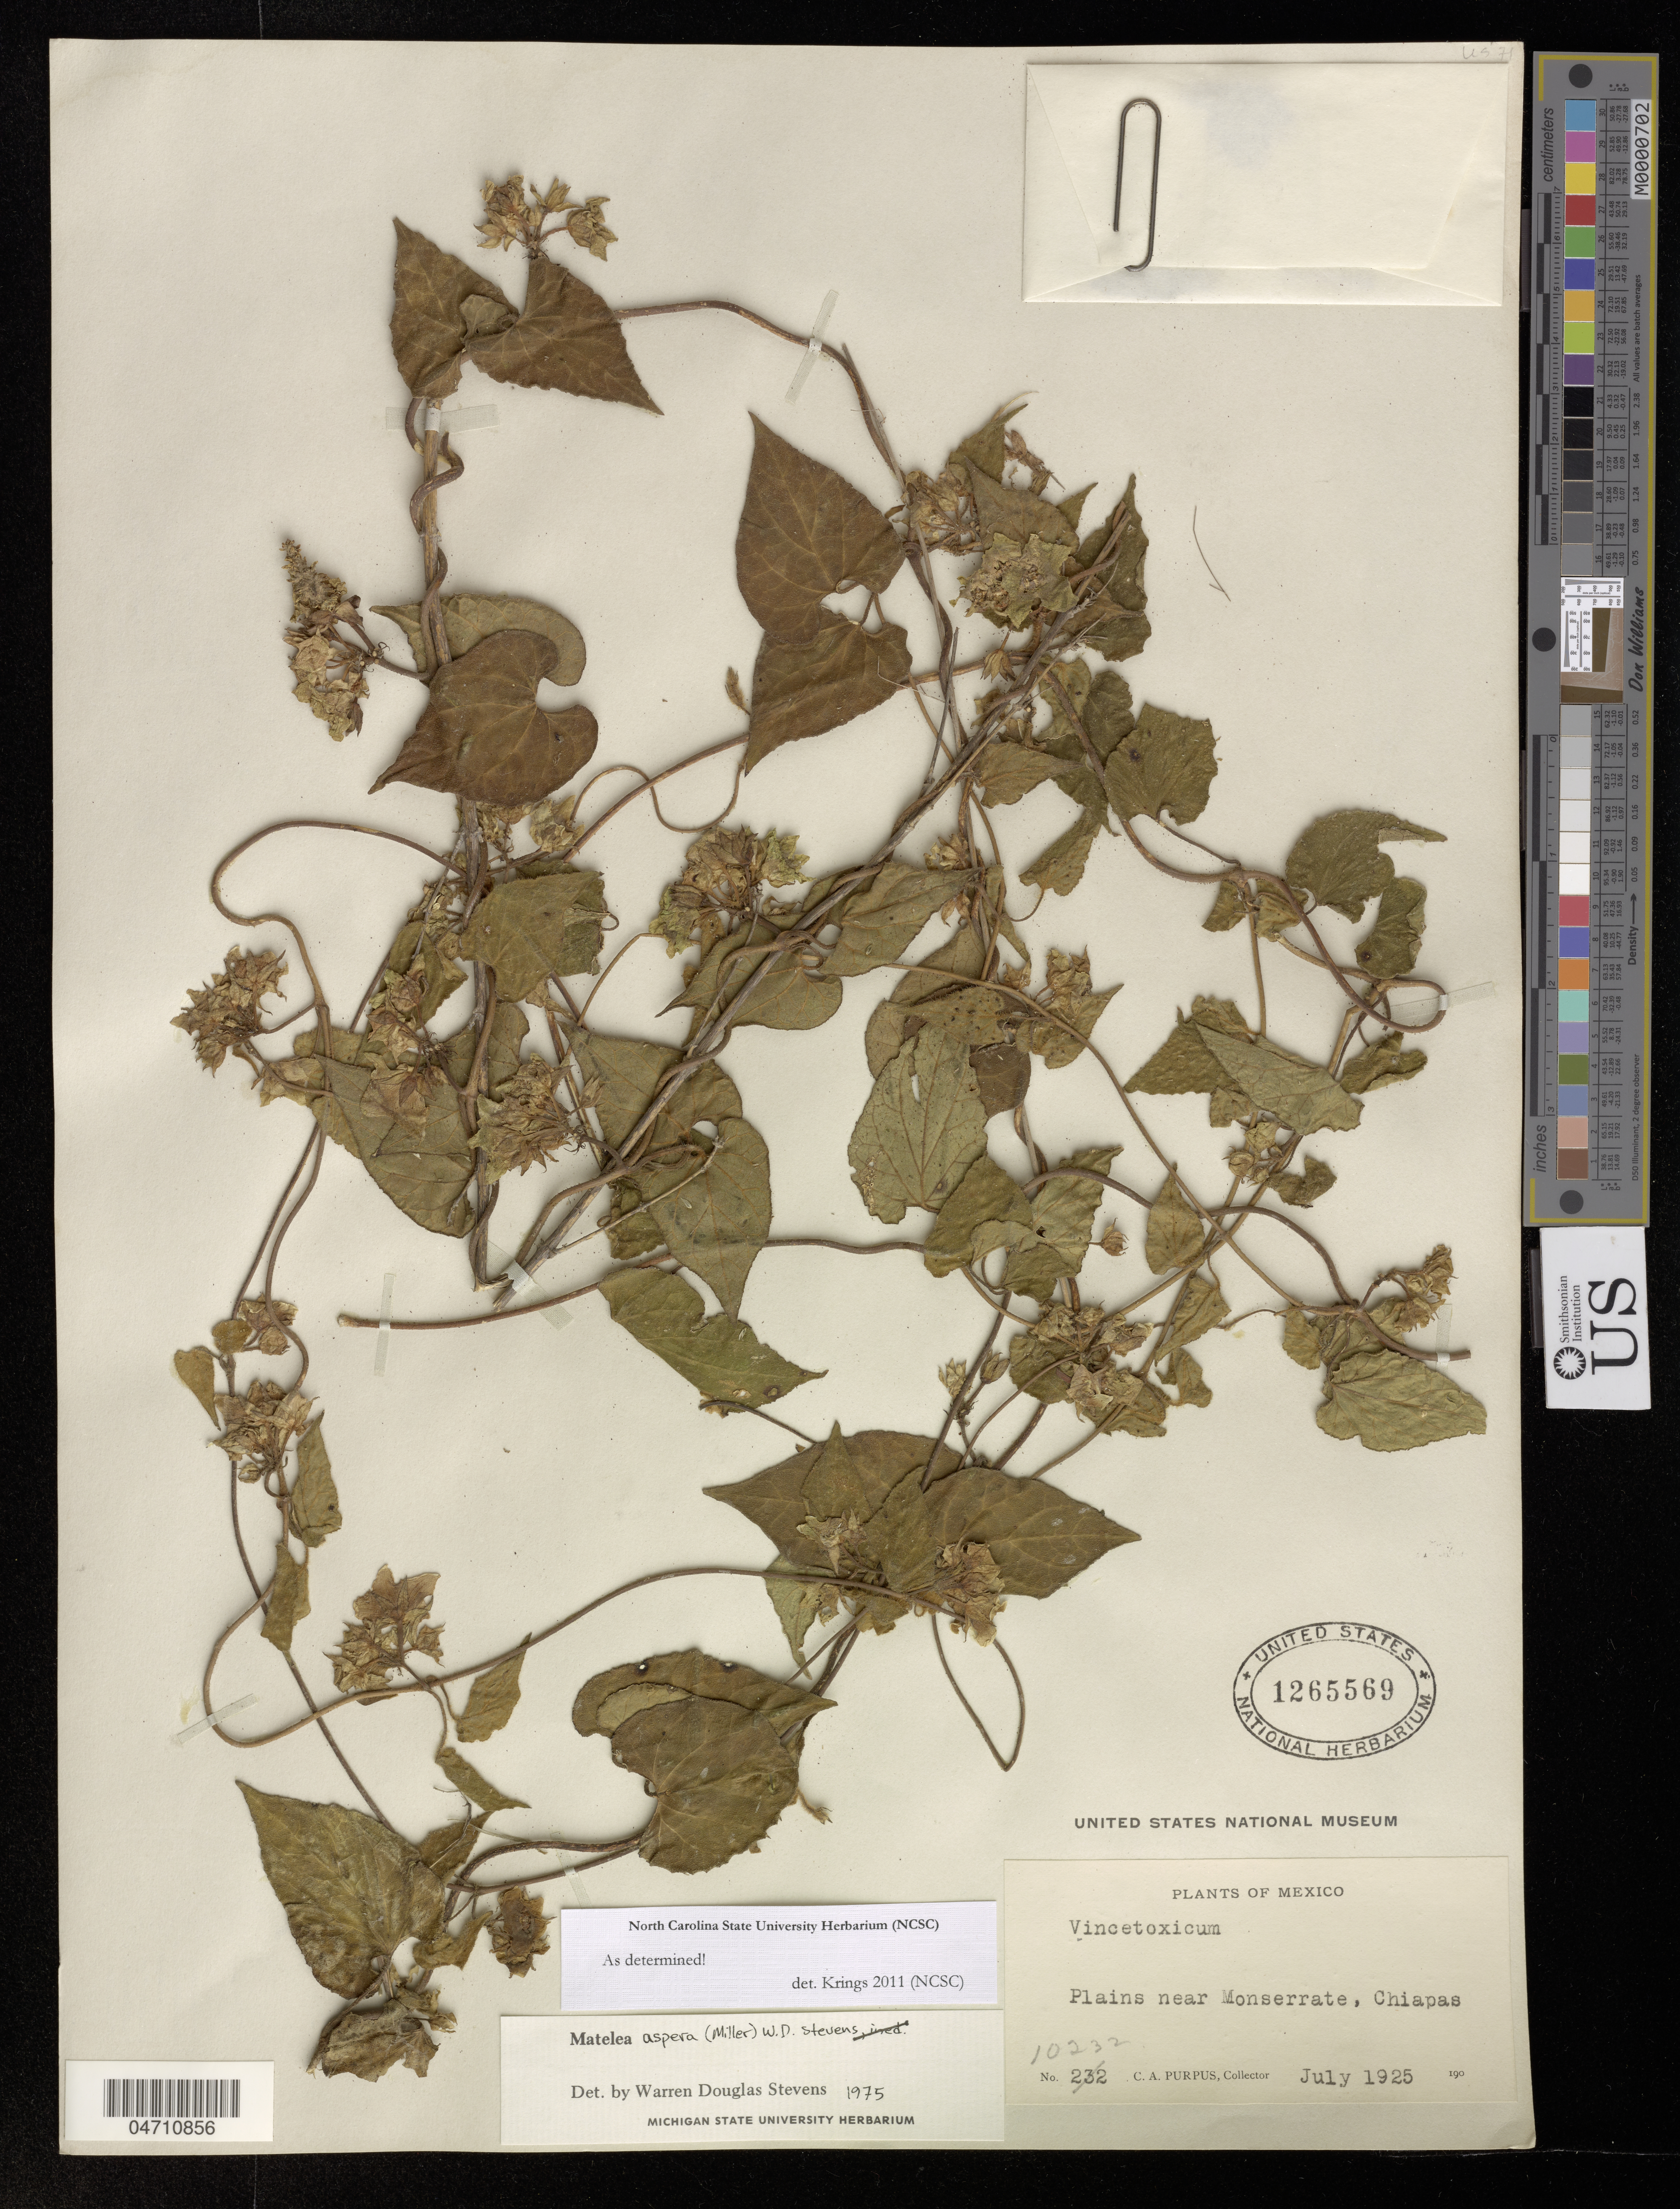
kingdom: Plantae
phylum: Tracheophyta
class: Magnoliopsida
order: Gentianales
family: Apocynaceae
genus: Matelea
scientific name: Matelea aspera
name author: (Mill.) W.D. Stevens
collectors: C. A. Purpus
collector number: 10232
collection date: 1925-07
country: Mexico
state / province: Chiapas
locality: Plains near Monserrate.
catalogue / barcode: US 1265569